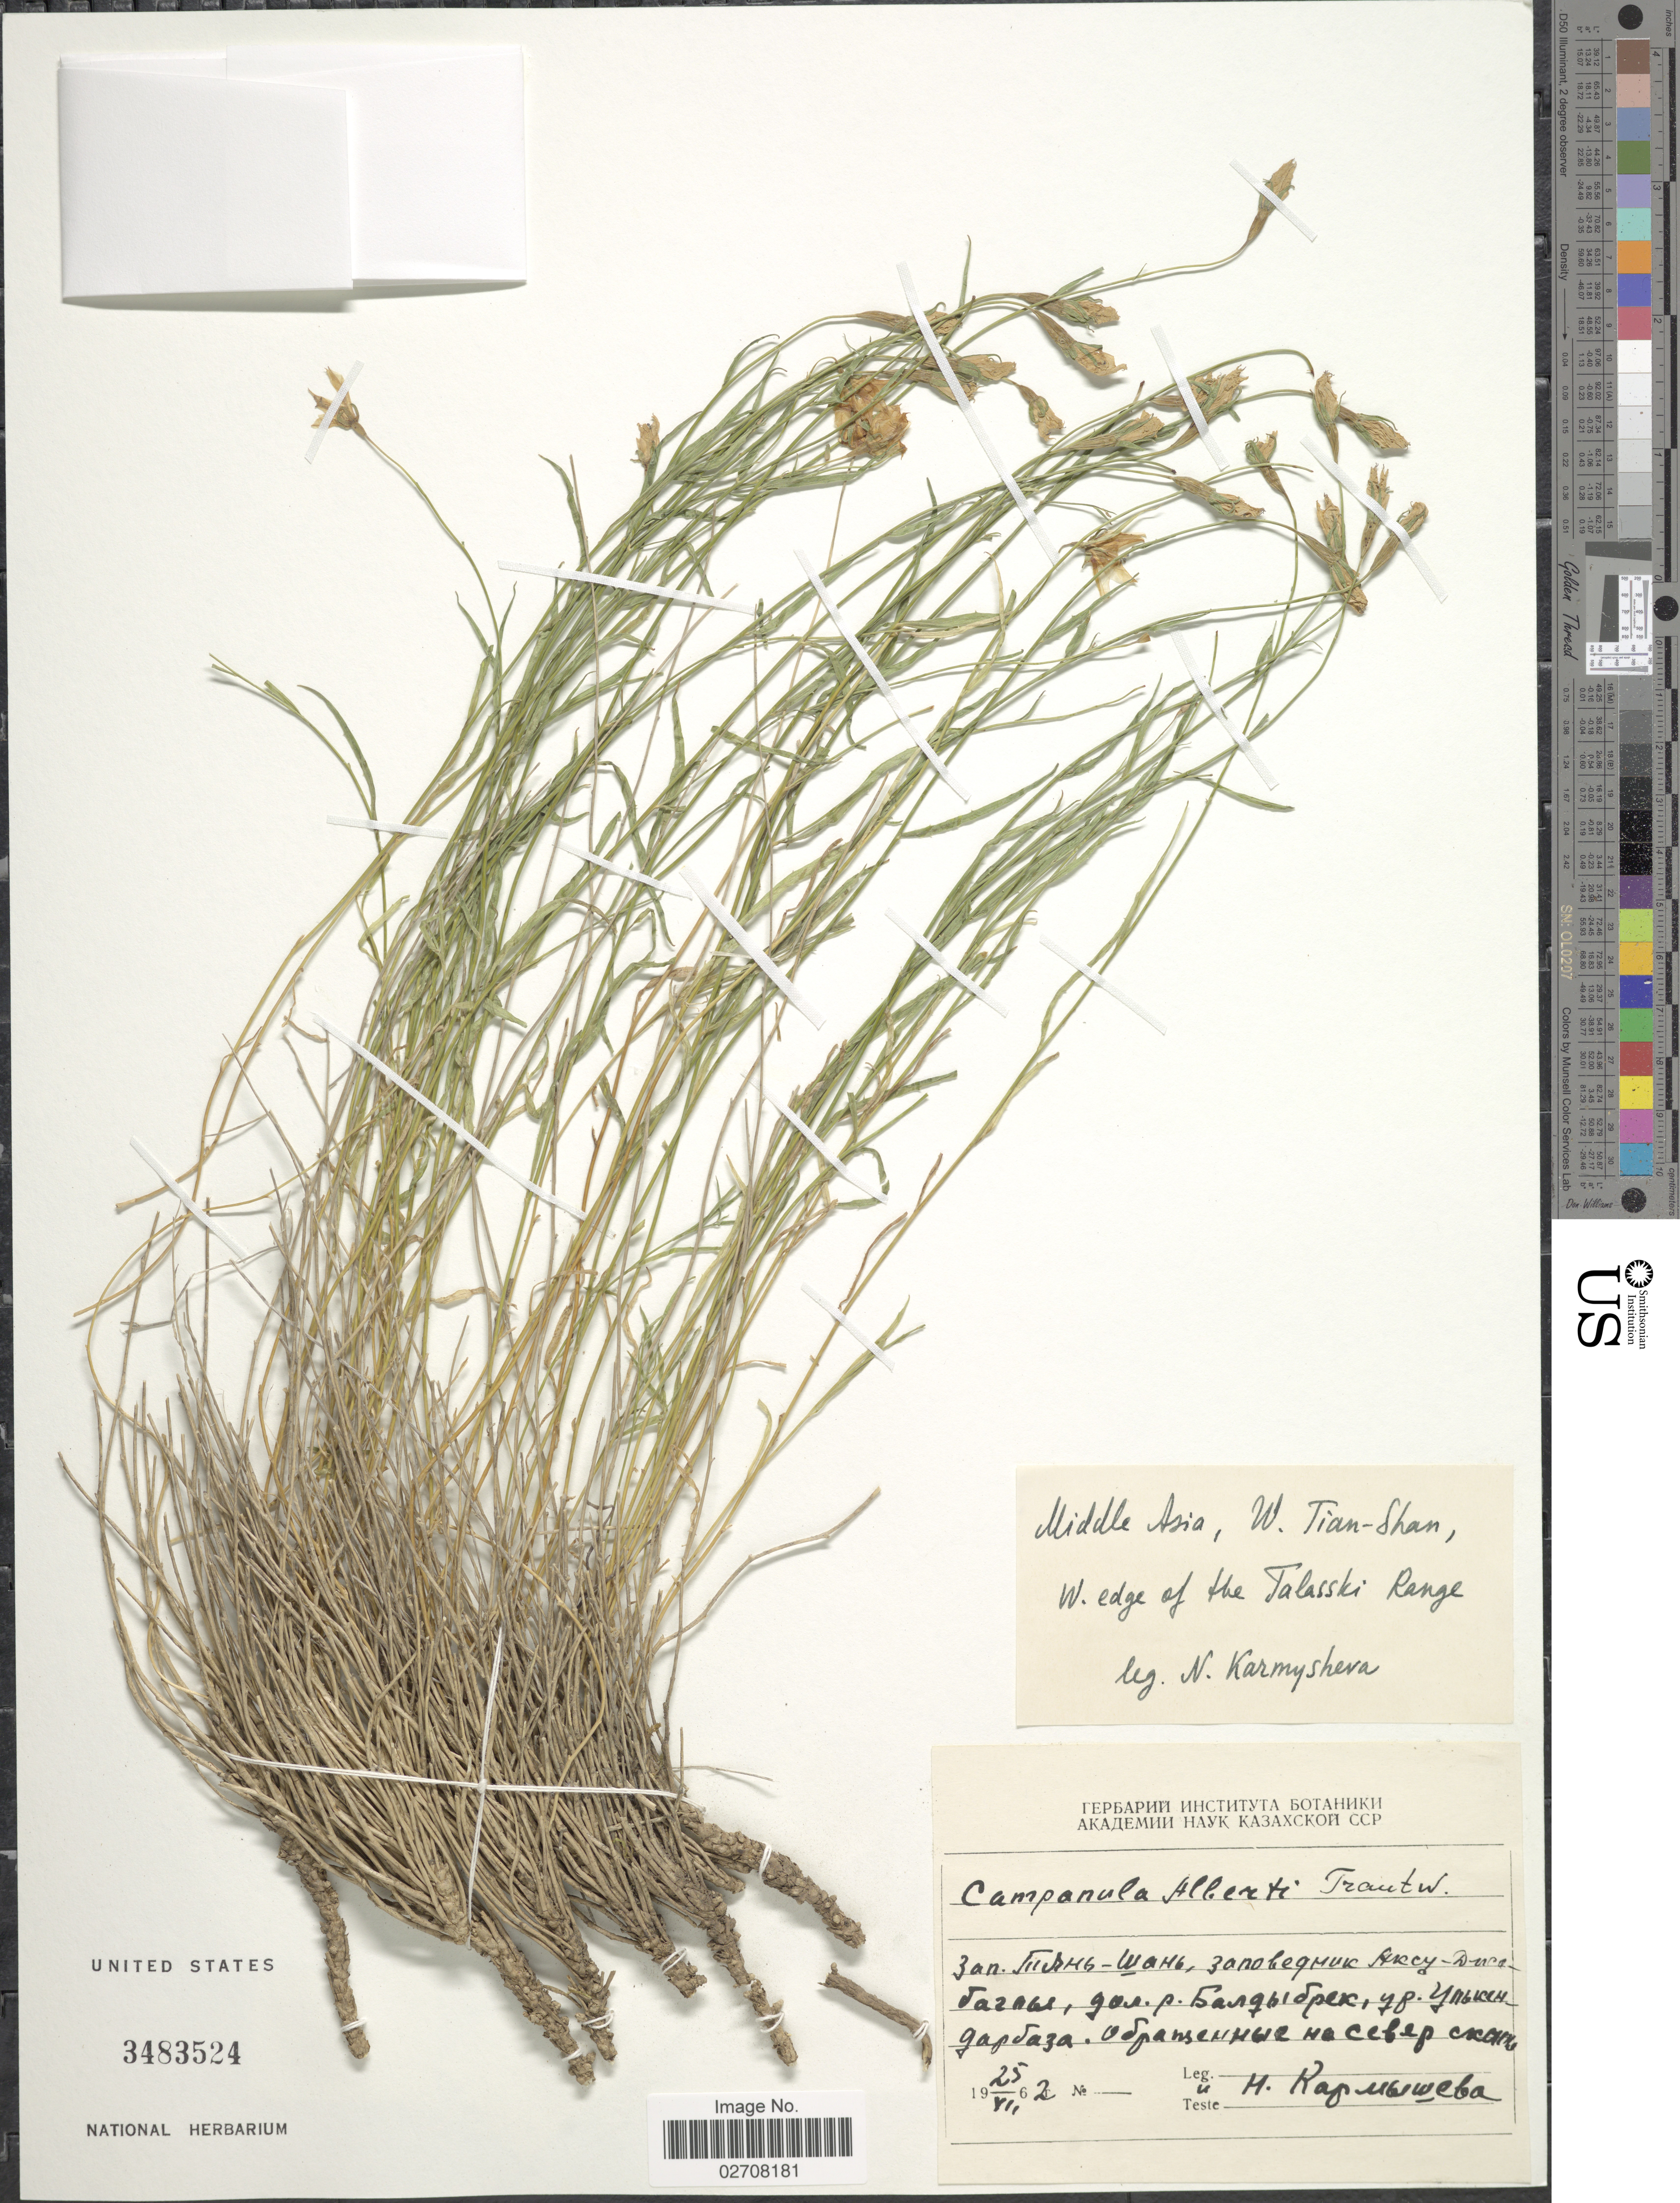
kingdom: Plantae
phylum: Tracheophyta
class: Magnoliopsida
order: Asterales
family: Campanulaceae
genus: Campanula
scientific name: Campanula alberti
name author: Trautv.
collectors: N. Karmysheva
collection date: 1962-07-25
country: Russian Federation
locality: Middle Asia, W. Tian-Shan, W. edge of the Talasski Range.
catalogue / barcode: US 3483524